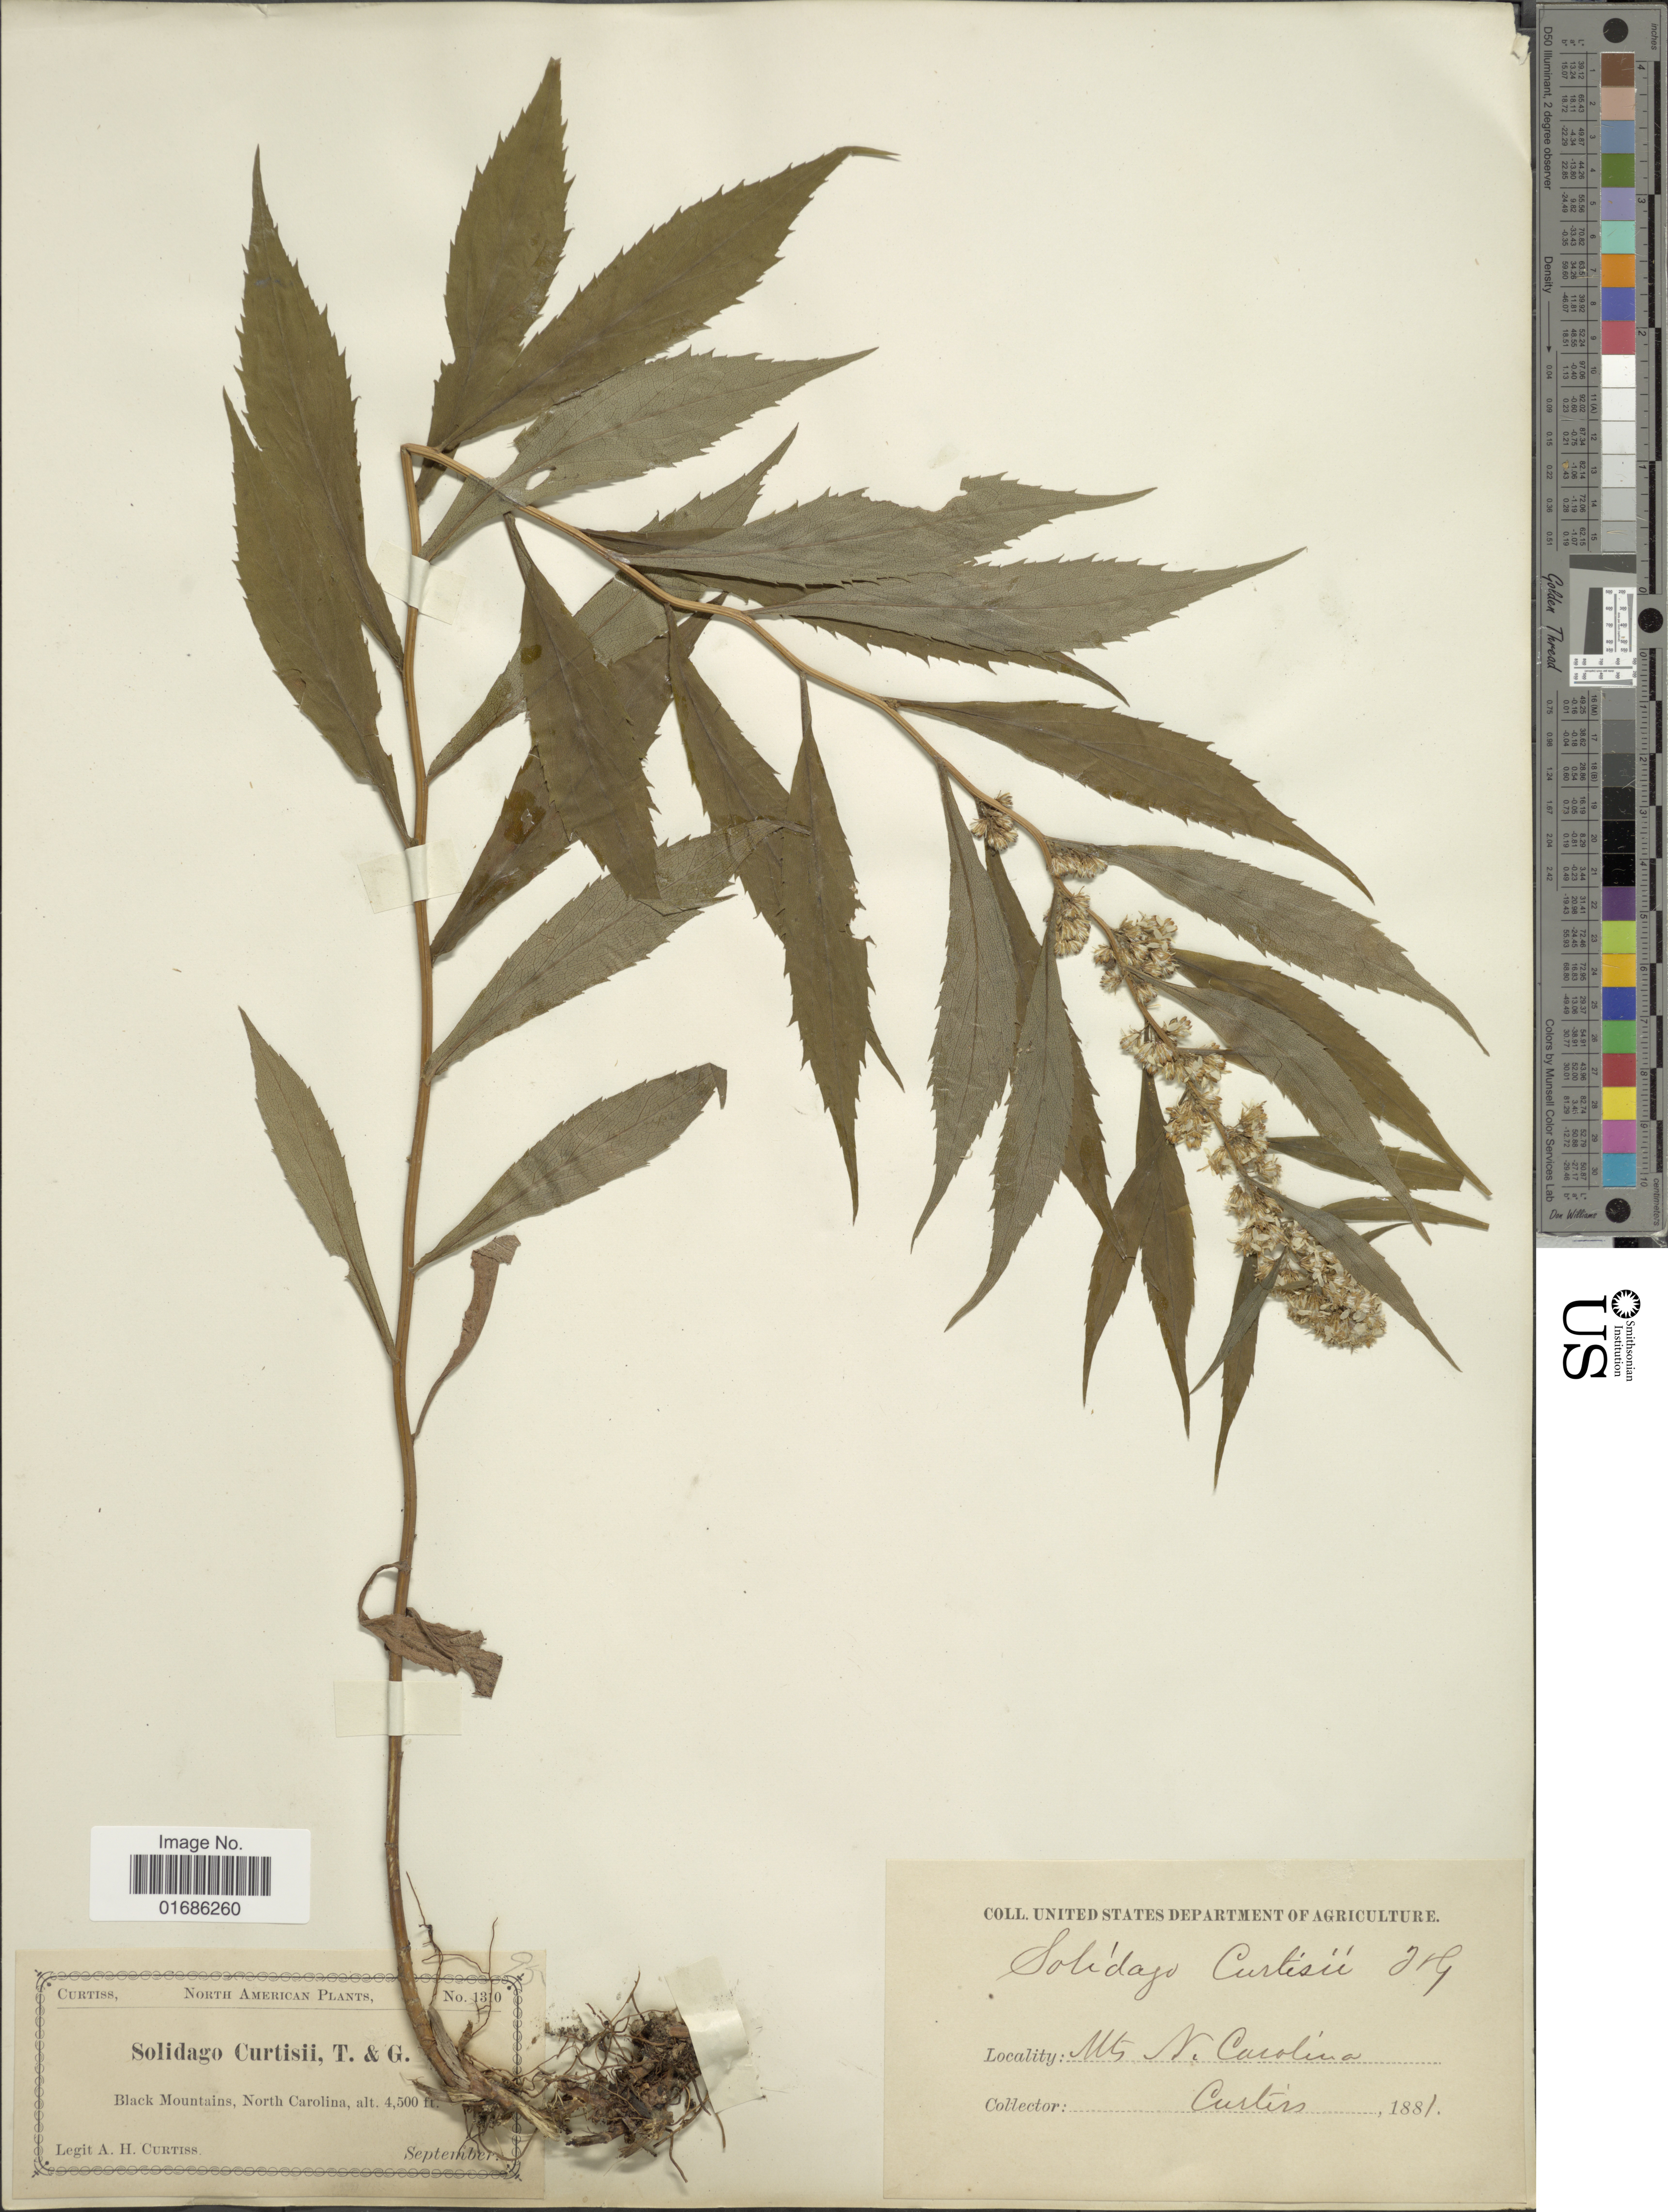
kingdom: Plantae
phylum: Tracheophyta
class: Magnoliopsida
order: Asterales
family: Asteraceae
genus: Solidago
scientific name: Solidago curtisii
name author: Torr. & A. Gray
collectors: A. Curtis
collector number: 1310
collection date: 1881-09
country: United States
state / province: North Carolina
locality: Black Mountains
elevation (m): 1372